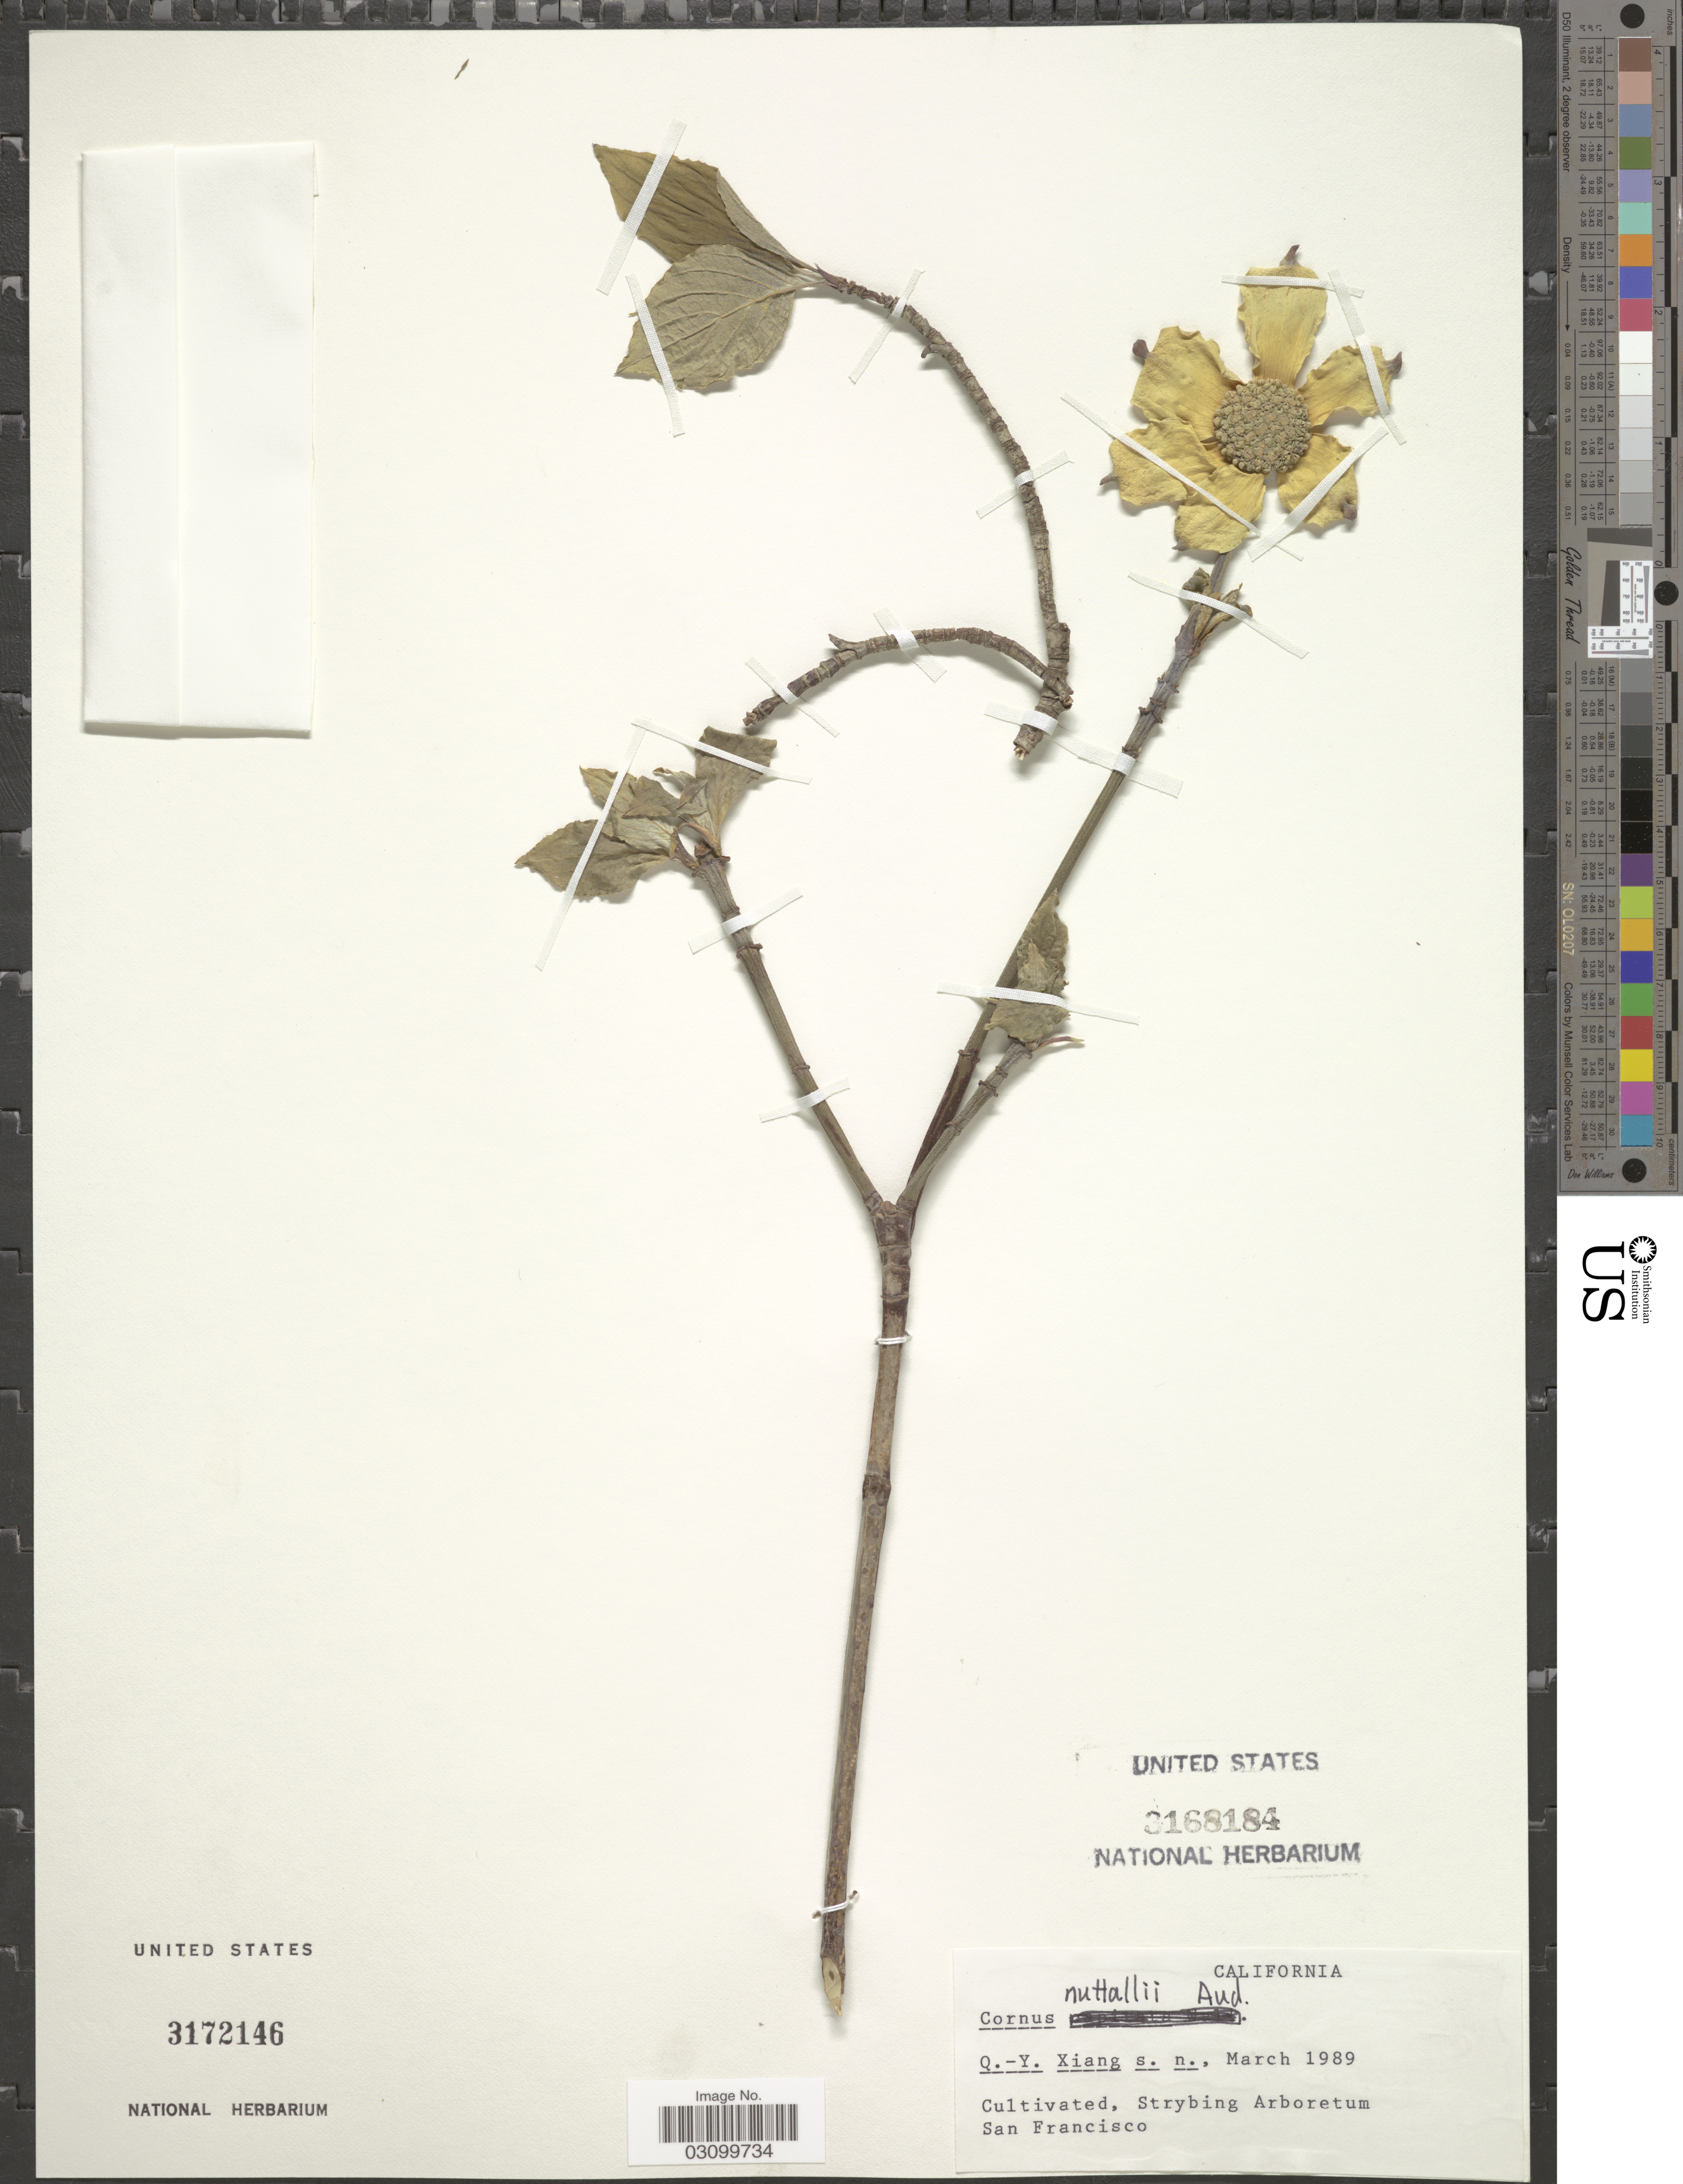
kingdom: Plantae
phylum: Tracheophyta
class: Magnoliopsida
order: Cornales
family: Cornaceae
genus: Cornus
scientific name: Cornus nuttallii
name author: Audubon ex Torr. & A. Gray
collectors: Q. Xiang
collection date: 1989-03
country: United States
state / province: California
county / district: San Francisco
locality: Strybing Arboretum. San Francisco.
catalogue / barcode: US 3172146